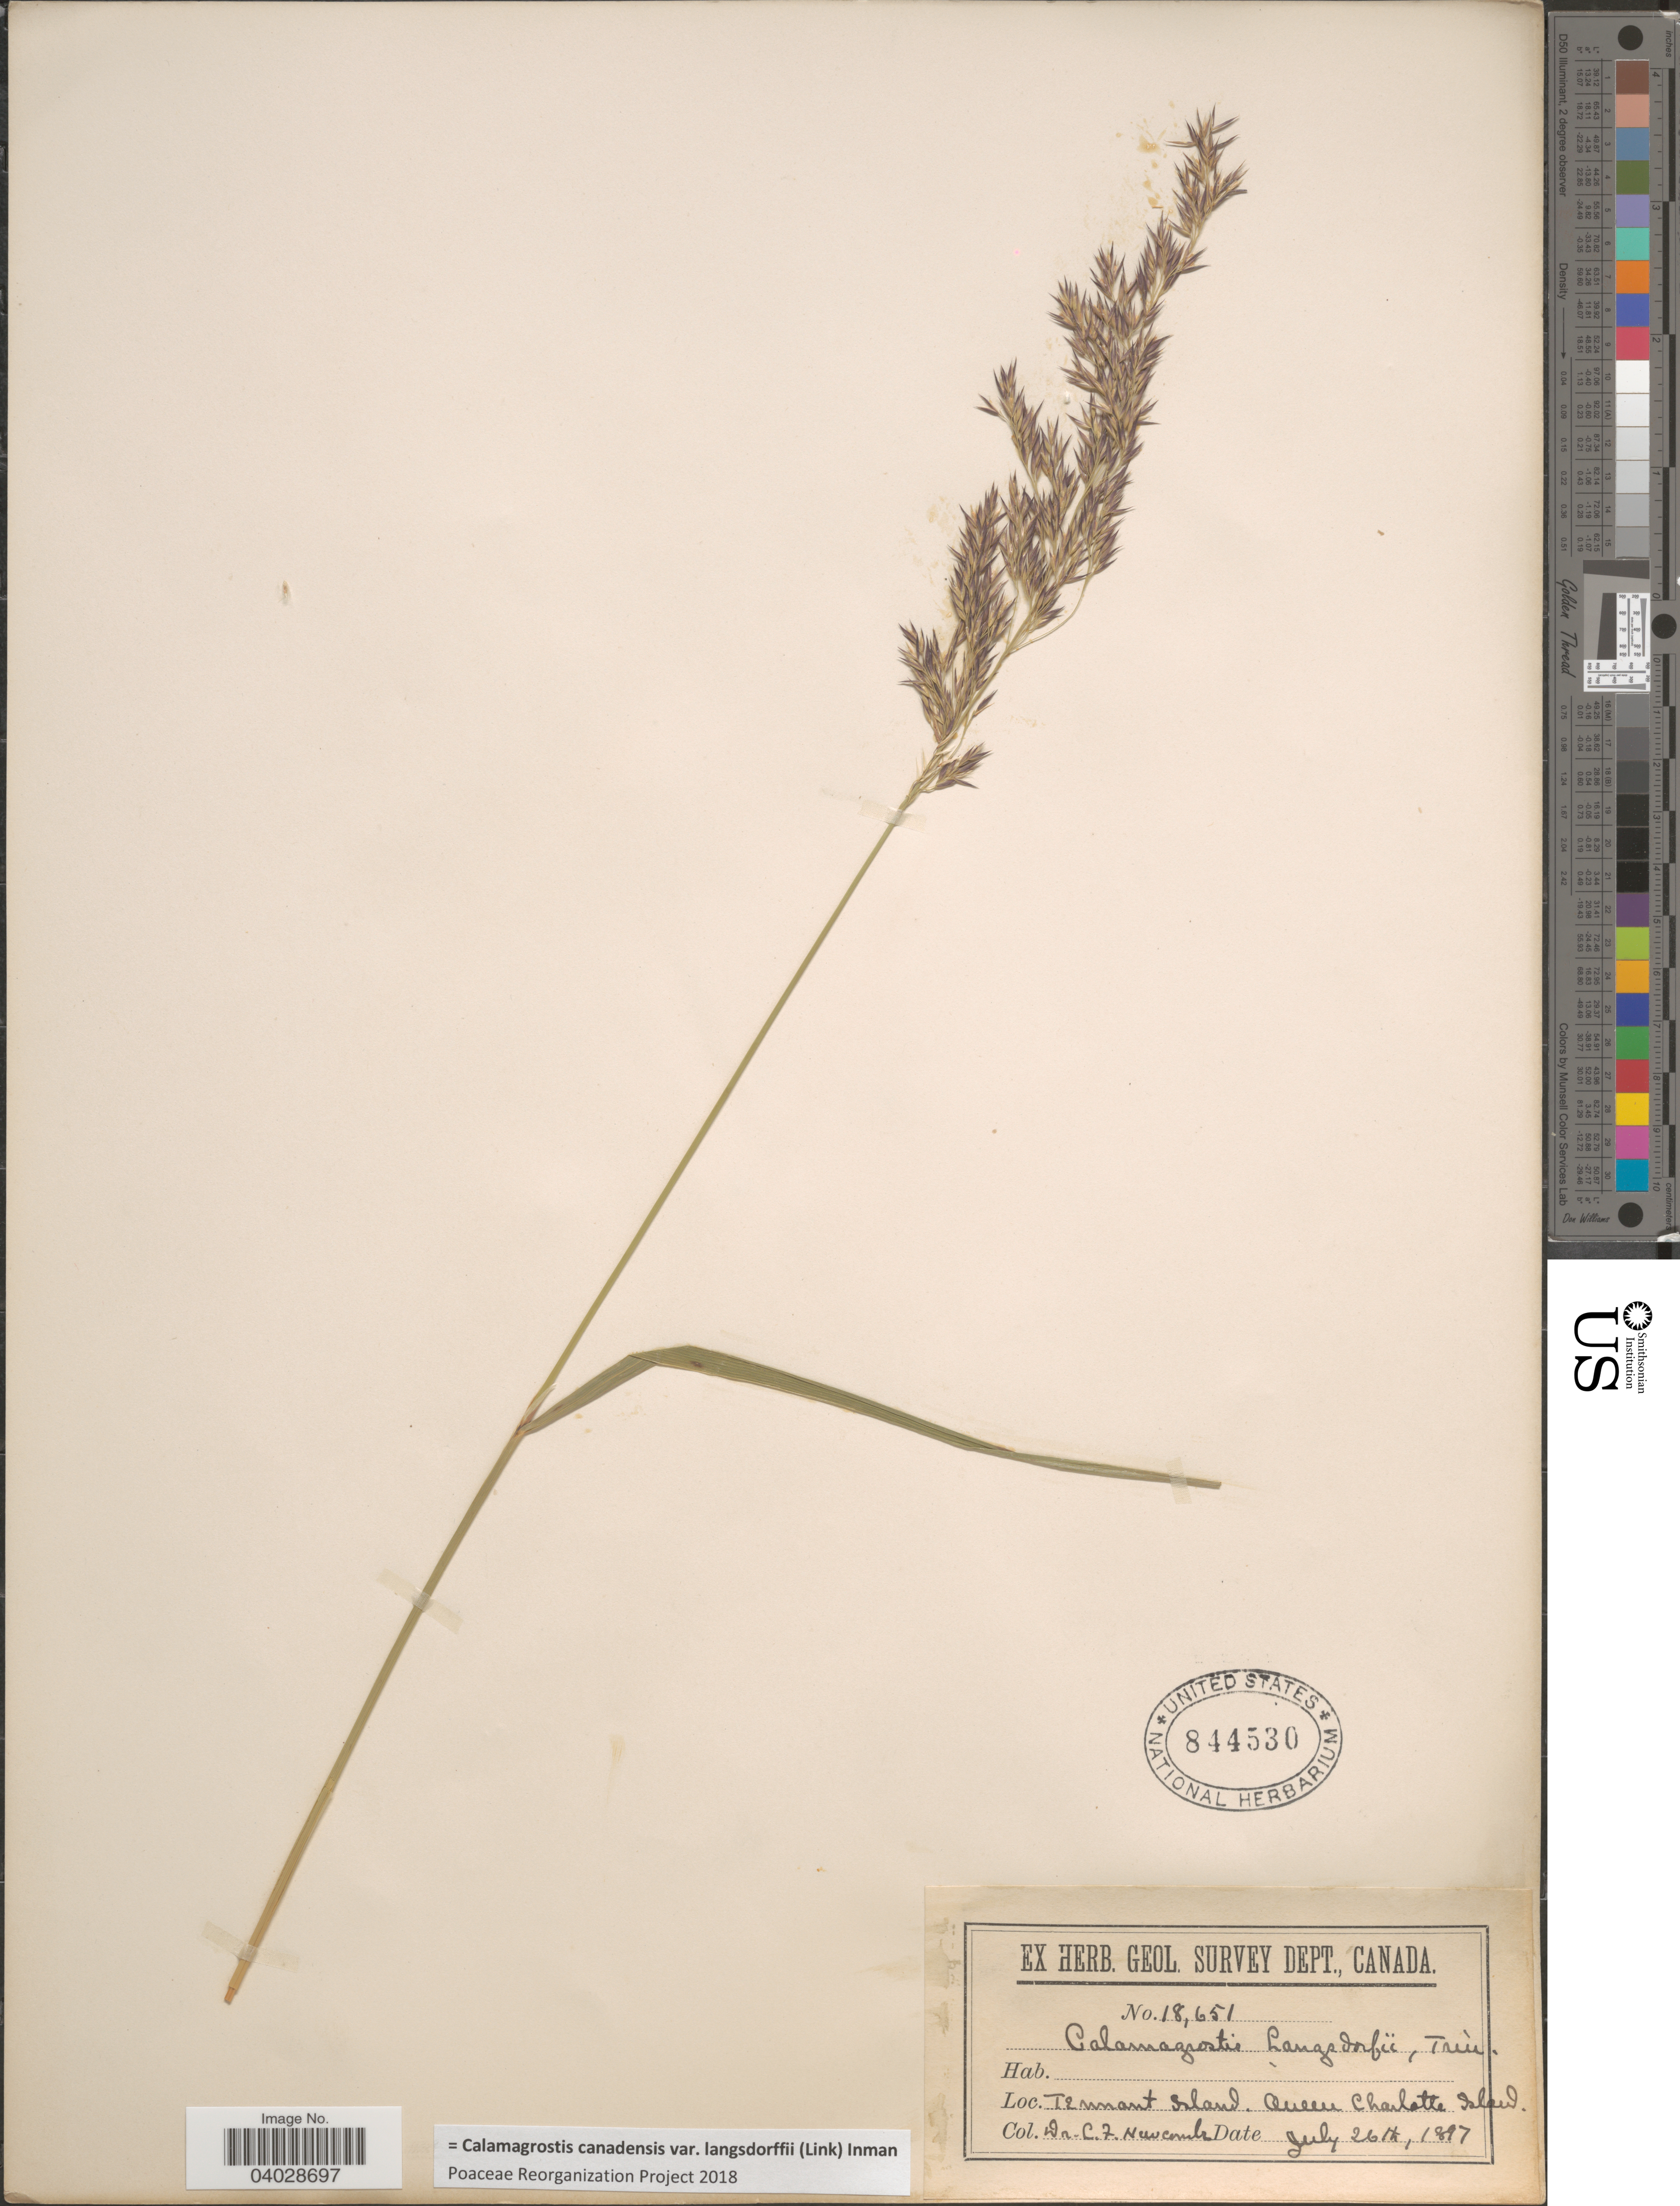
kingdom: Plantae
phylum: Tracheophyta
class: Liliopsida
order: Poales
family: Poaceae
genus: Calamagrostis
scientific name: Calamagrostis canadensis var. langsdorffii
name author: (Link) Inman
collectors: C. Newcombe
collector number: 18651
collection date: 1897-07-26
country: Canada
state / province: British Columbia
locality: Tennant Island. Queen Charlotte Island.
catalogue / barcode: US 844530